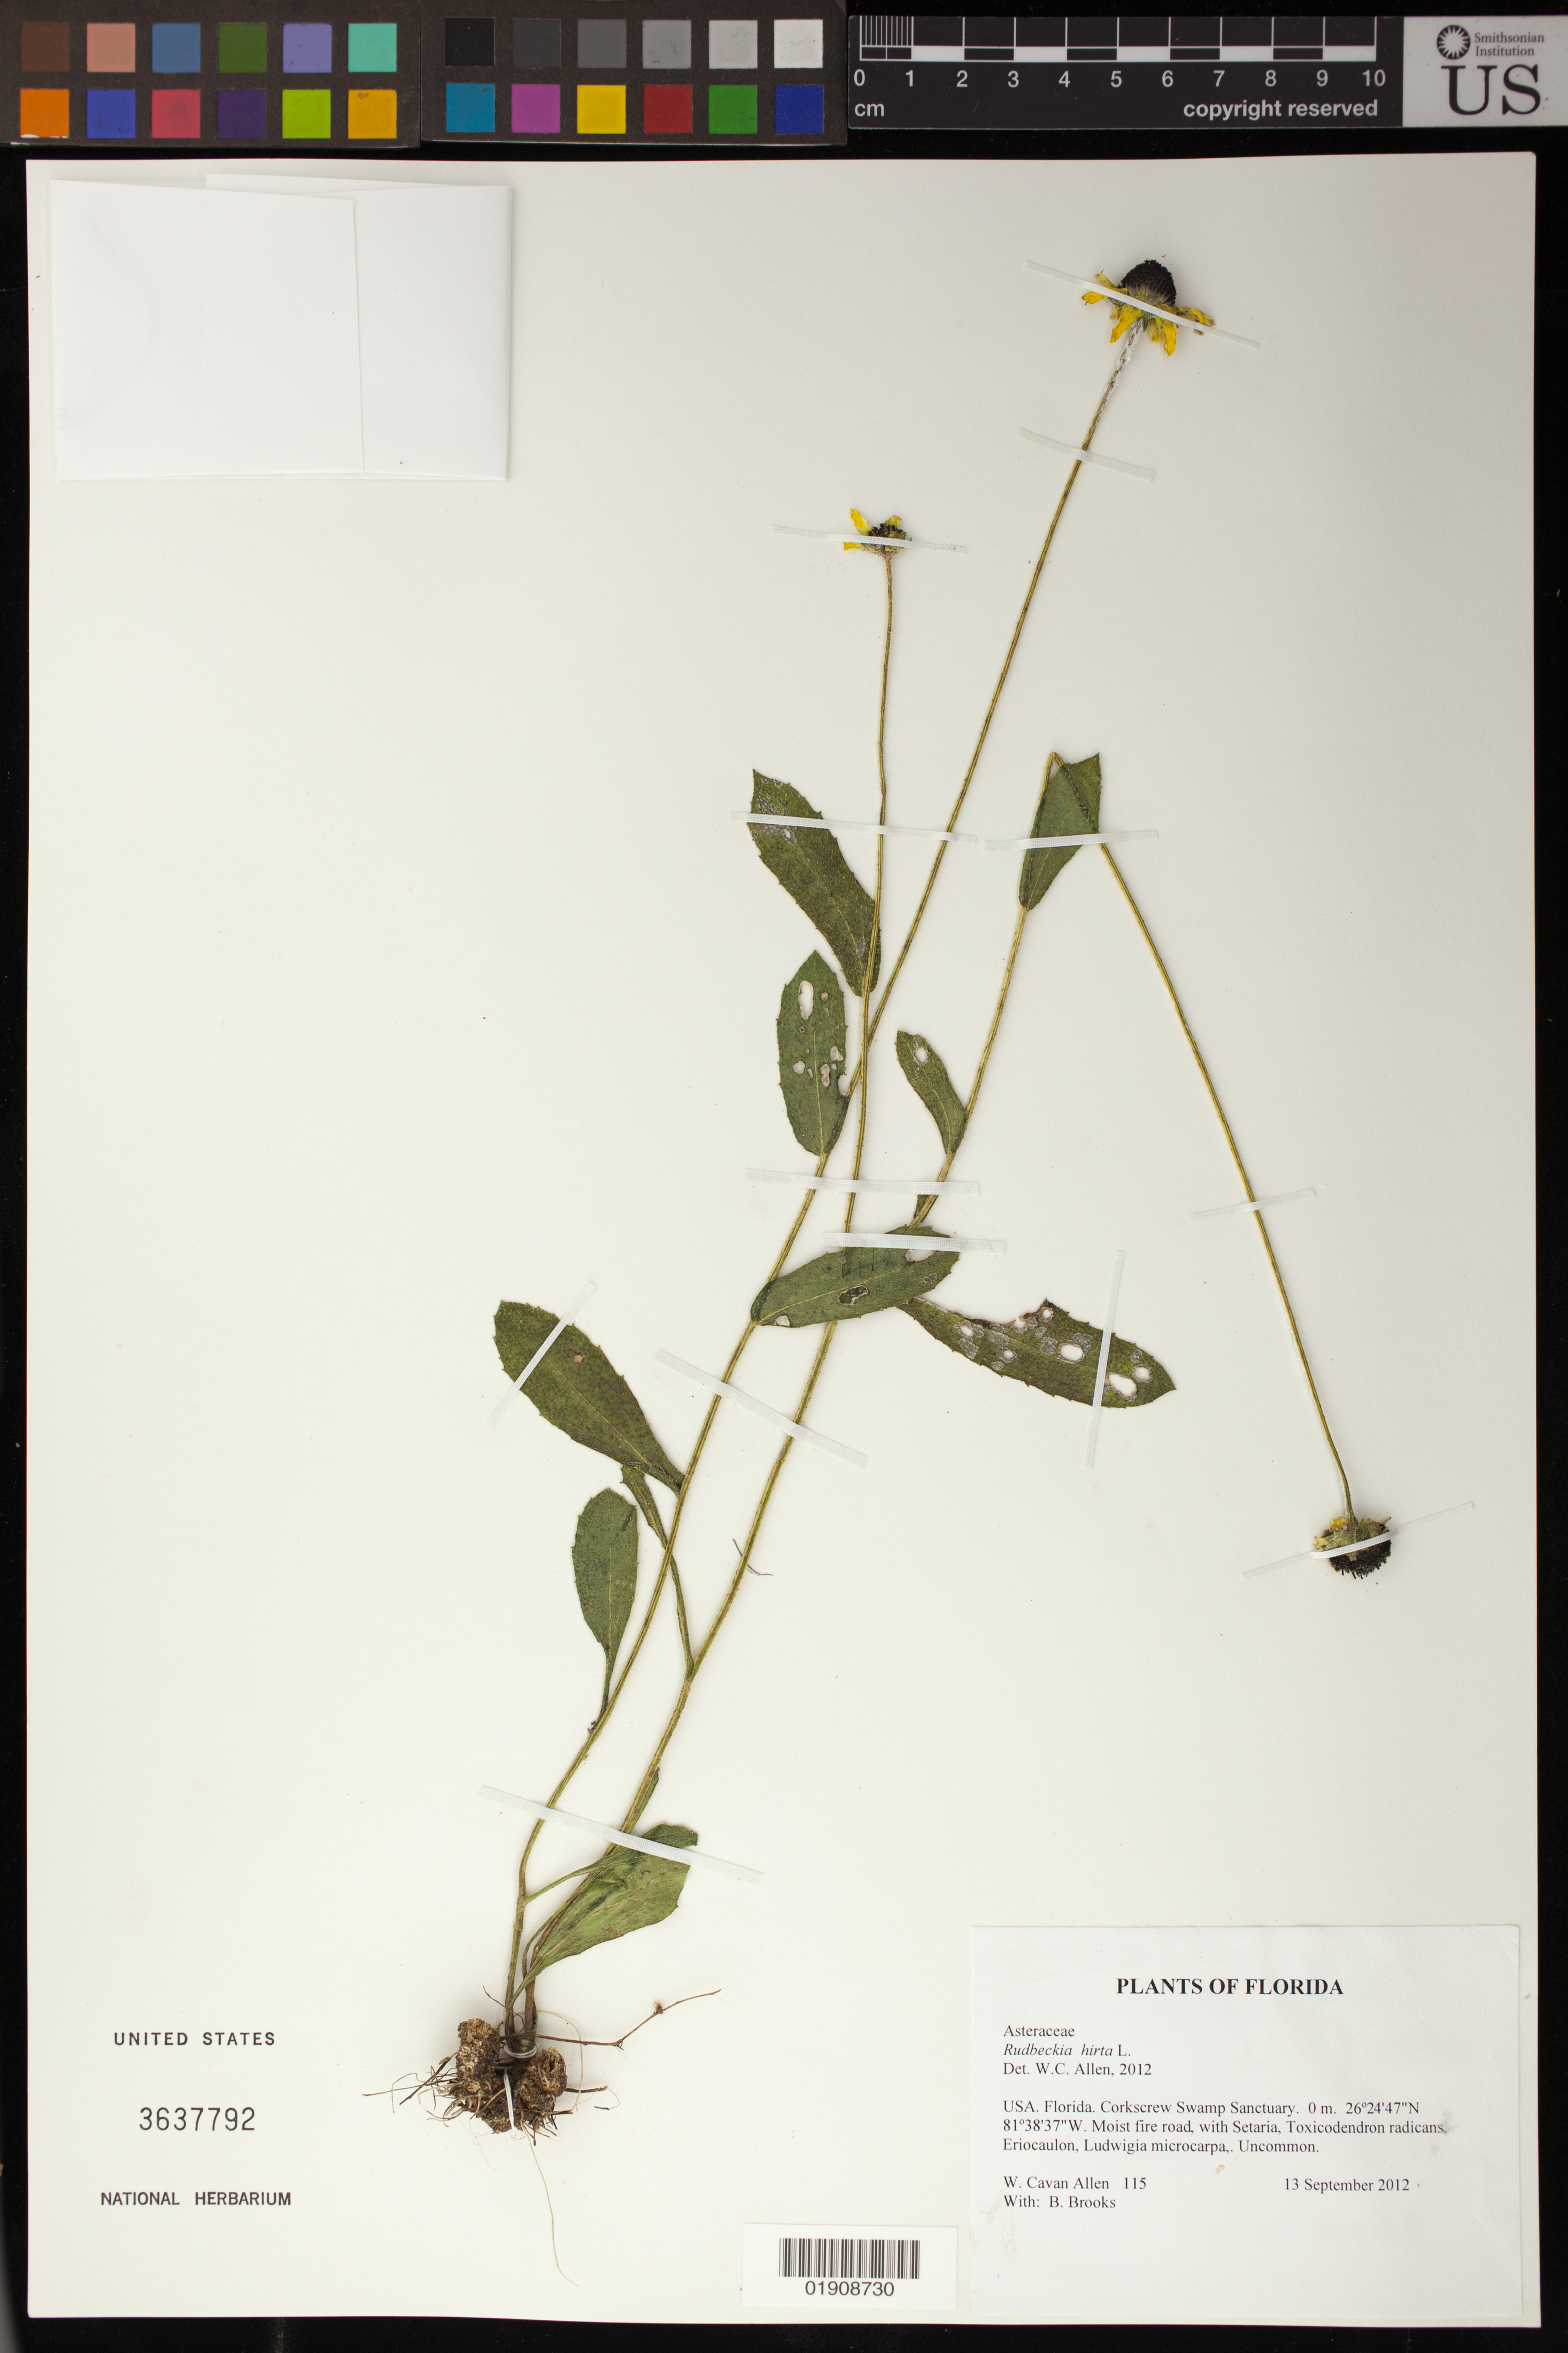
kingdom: Plantae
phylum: Tracheophyta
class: Magnoliopsida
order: Asterales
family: Asteraceae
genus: Rudbeckia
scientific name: Rudbeckia hirta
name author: L.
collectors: W. C. Allen & B. Brooks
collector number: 115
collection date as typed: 13 September 2012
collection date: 2012-09-13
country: United States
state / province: Florida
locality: Corkscrew Swamp Sanctuary,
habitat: Moist fire road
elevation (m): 0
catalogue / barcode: US 3637792